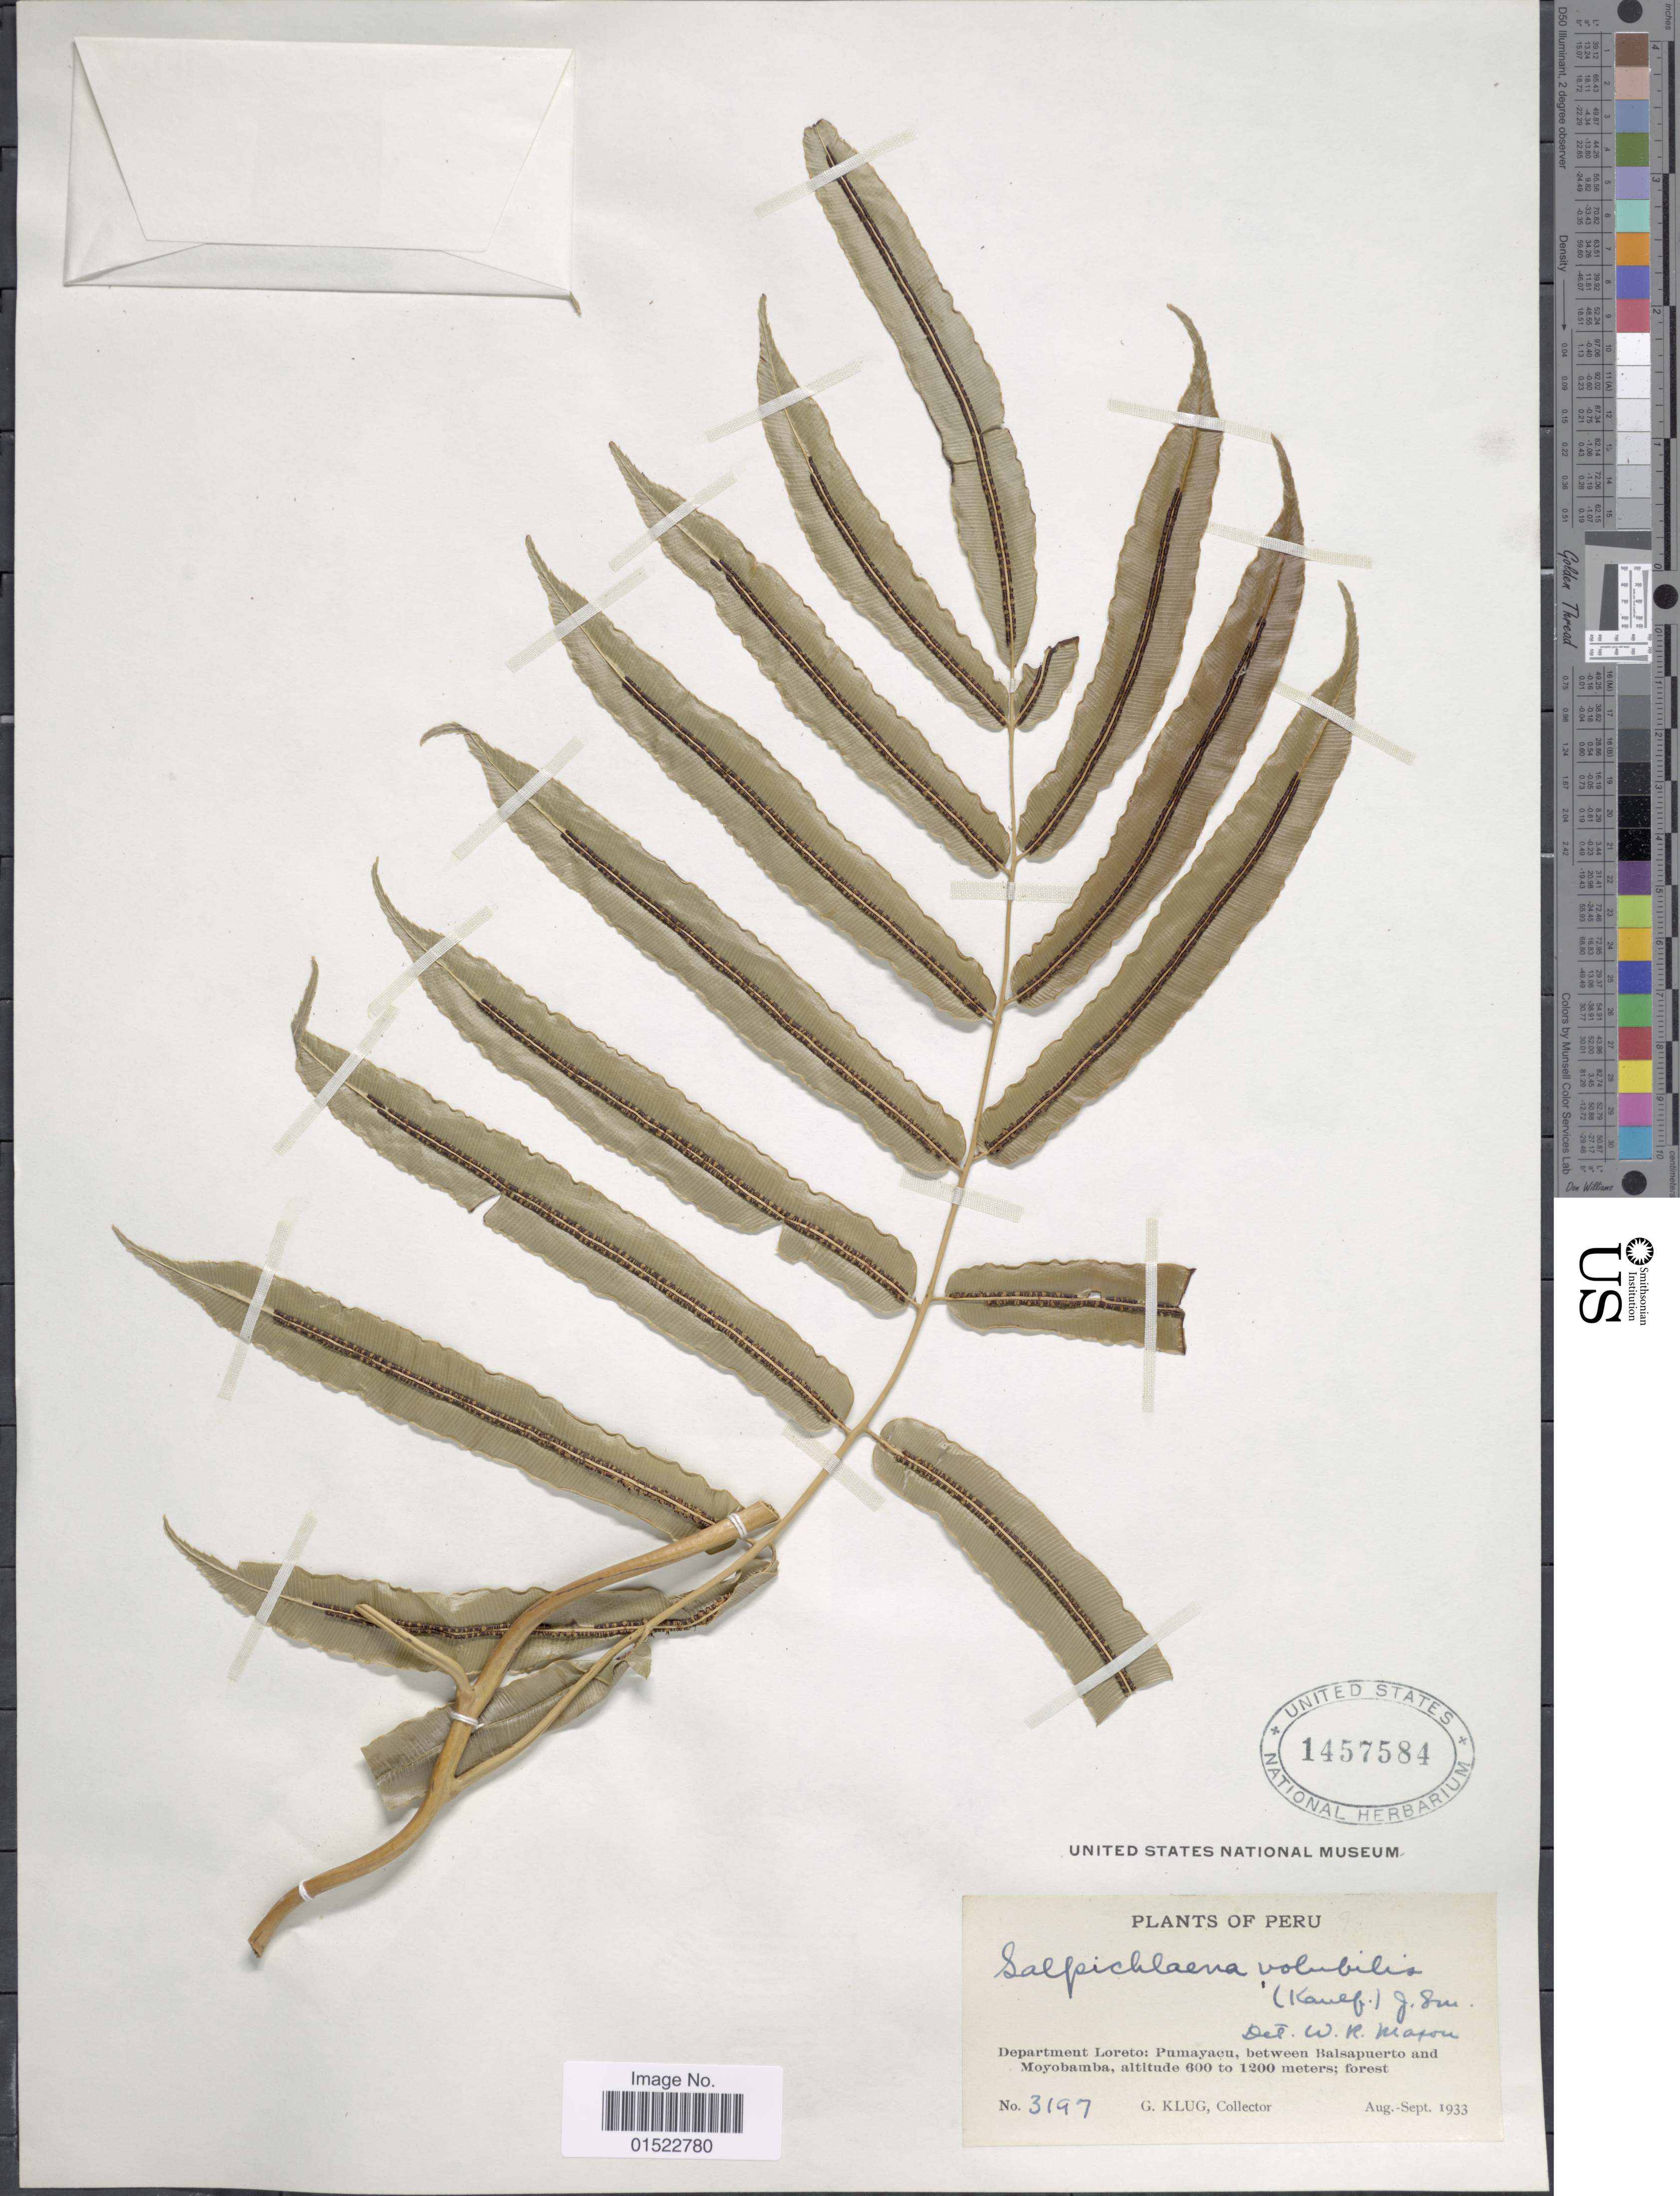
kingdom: Plantae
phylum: Tracheophyta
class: Polypodiopsida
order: Polypodiales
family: Blechnaceae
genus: Salpichlaena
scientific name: Salpichlaena volubilis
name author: (Kaulf.) J. Sm.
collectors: G. Klug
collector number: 3197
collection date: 1933-08/1933-09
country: Peru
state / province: Loreto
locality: Department Loreto: Pumayacu, between Balsapuerto and Moyobamba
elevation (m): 600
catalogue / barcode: US 1457584